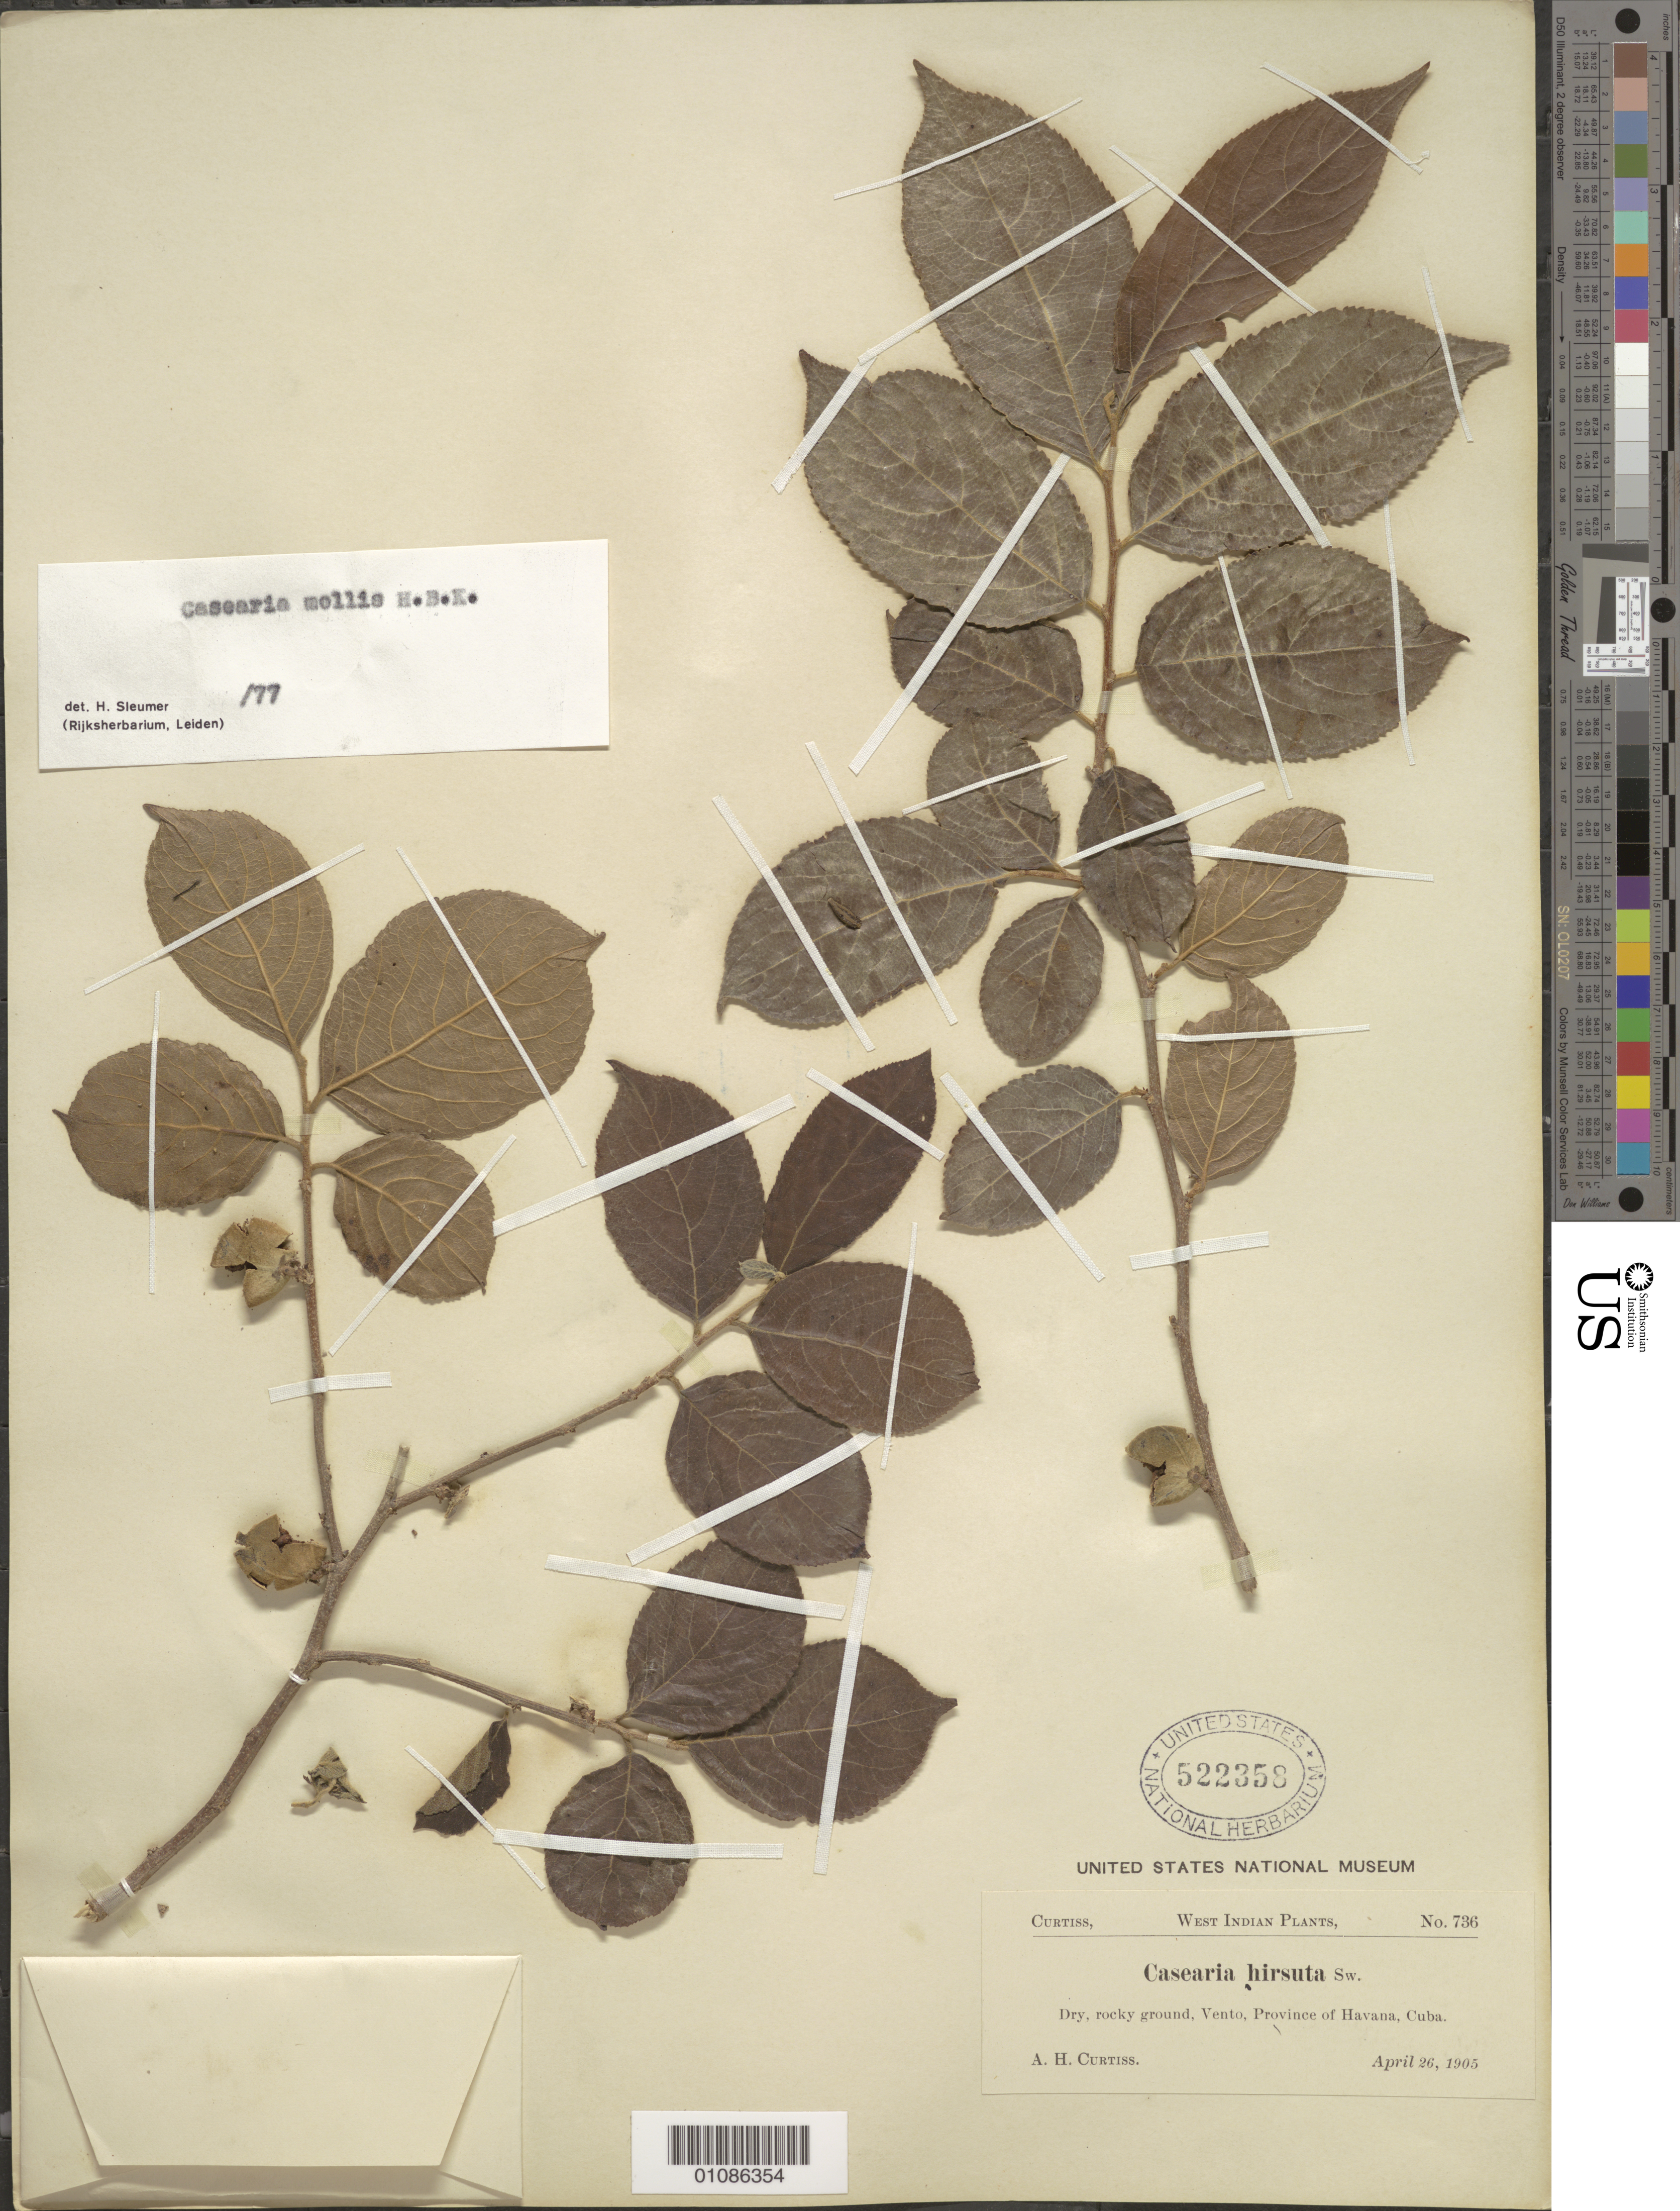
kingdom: Plantae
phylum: Tracheophyta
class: Magnoliopsida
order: Malpighiales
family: Salicaceae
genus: Casearia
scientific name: Casearia mollis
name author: Kunth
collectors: A. H. Curtiss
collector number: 736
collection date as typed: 26 Apr 1905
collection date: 1905-04-26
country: Cuba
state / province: La Habana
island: Cuba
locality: Rocky ground,Vento, Province of Havana, Cuba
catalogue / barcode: US 522358